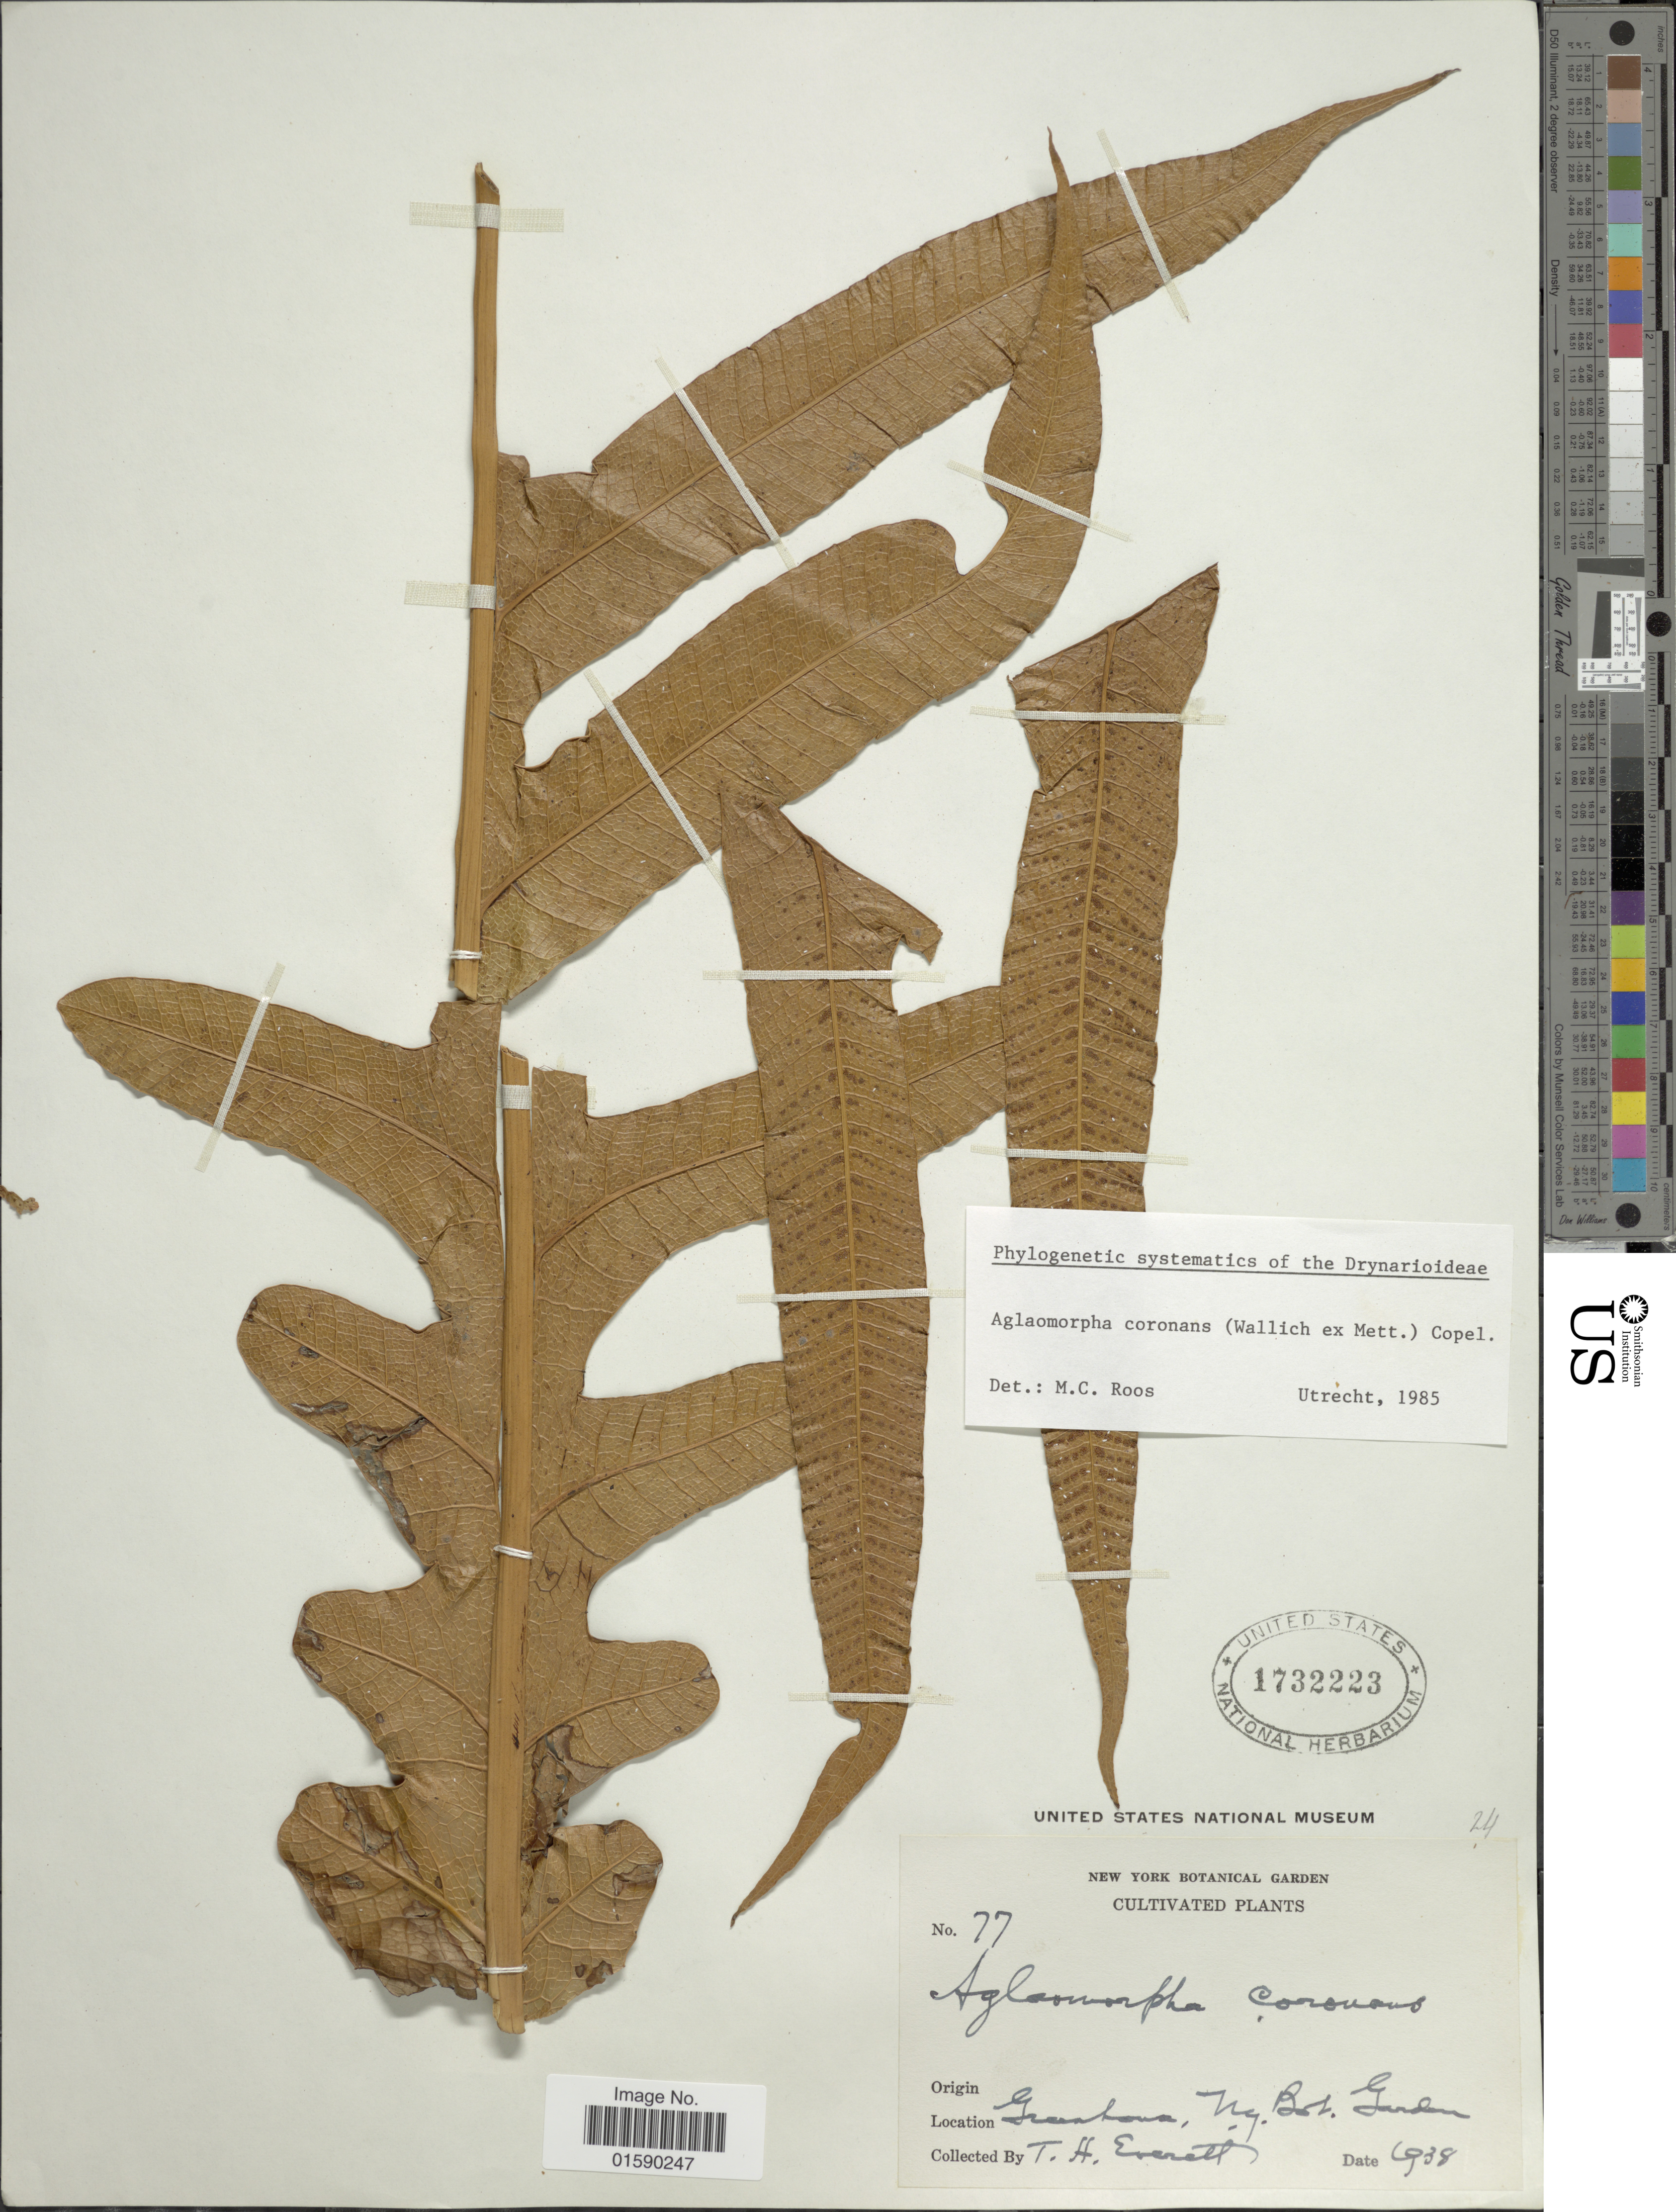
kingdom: Plantae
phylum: Tracheophyta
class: Polypodiopsida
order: Polypodiales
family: Polypodiaceae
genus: Aglaomorpha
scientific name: Aglaomorpha coronans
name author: (Wall. ex Mett.) Copel.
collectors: T. Everett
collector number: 77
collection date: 1938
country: United States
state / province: New York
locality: Greenhouse, Ny. Bot, Garden.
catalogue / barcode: US 1732223